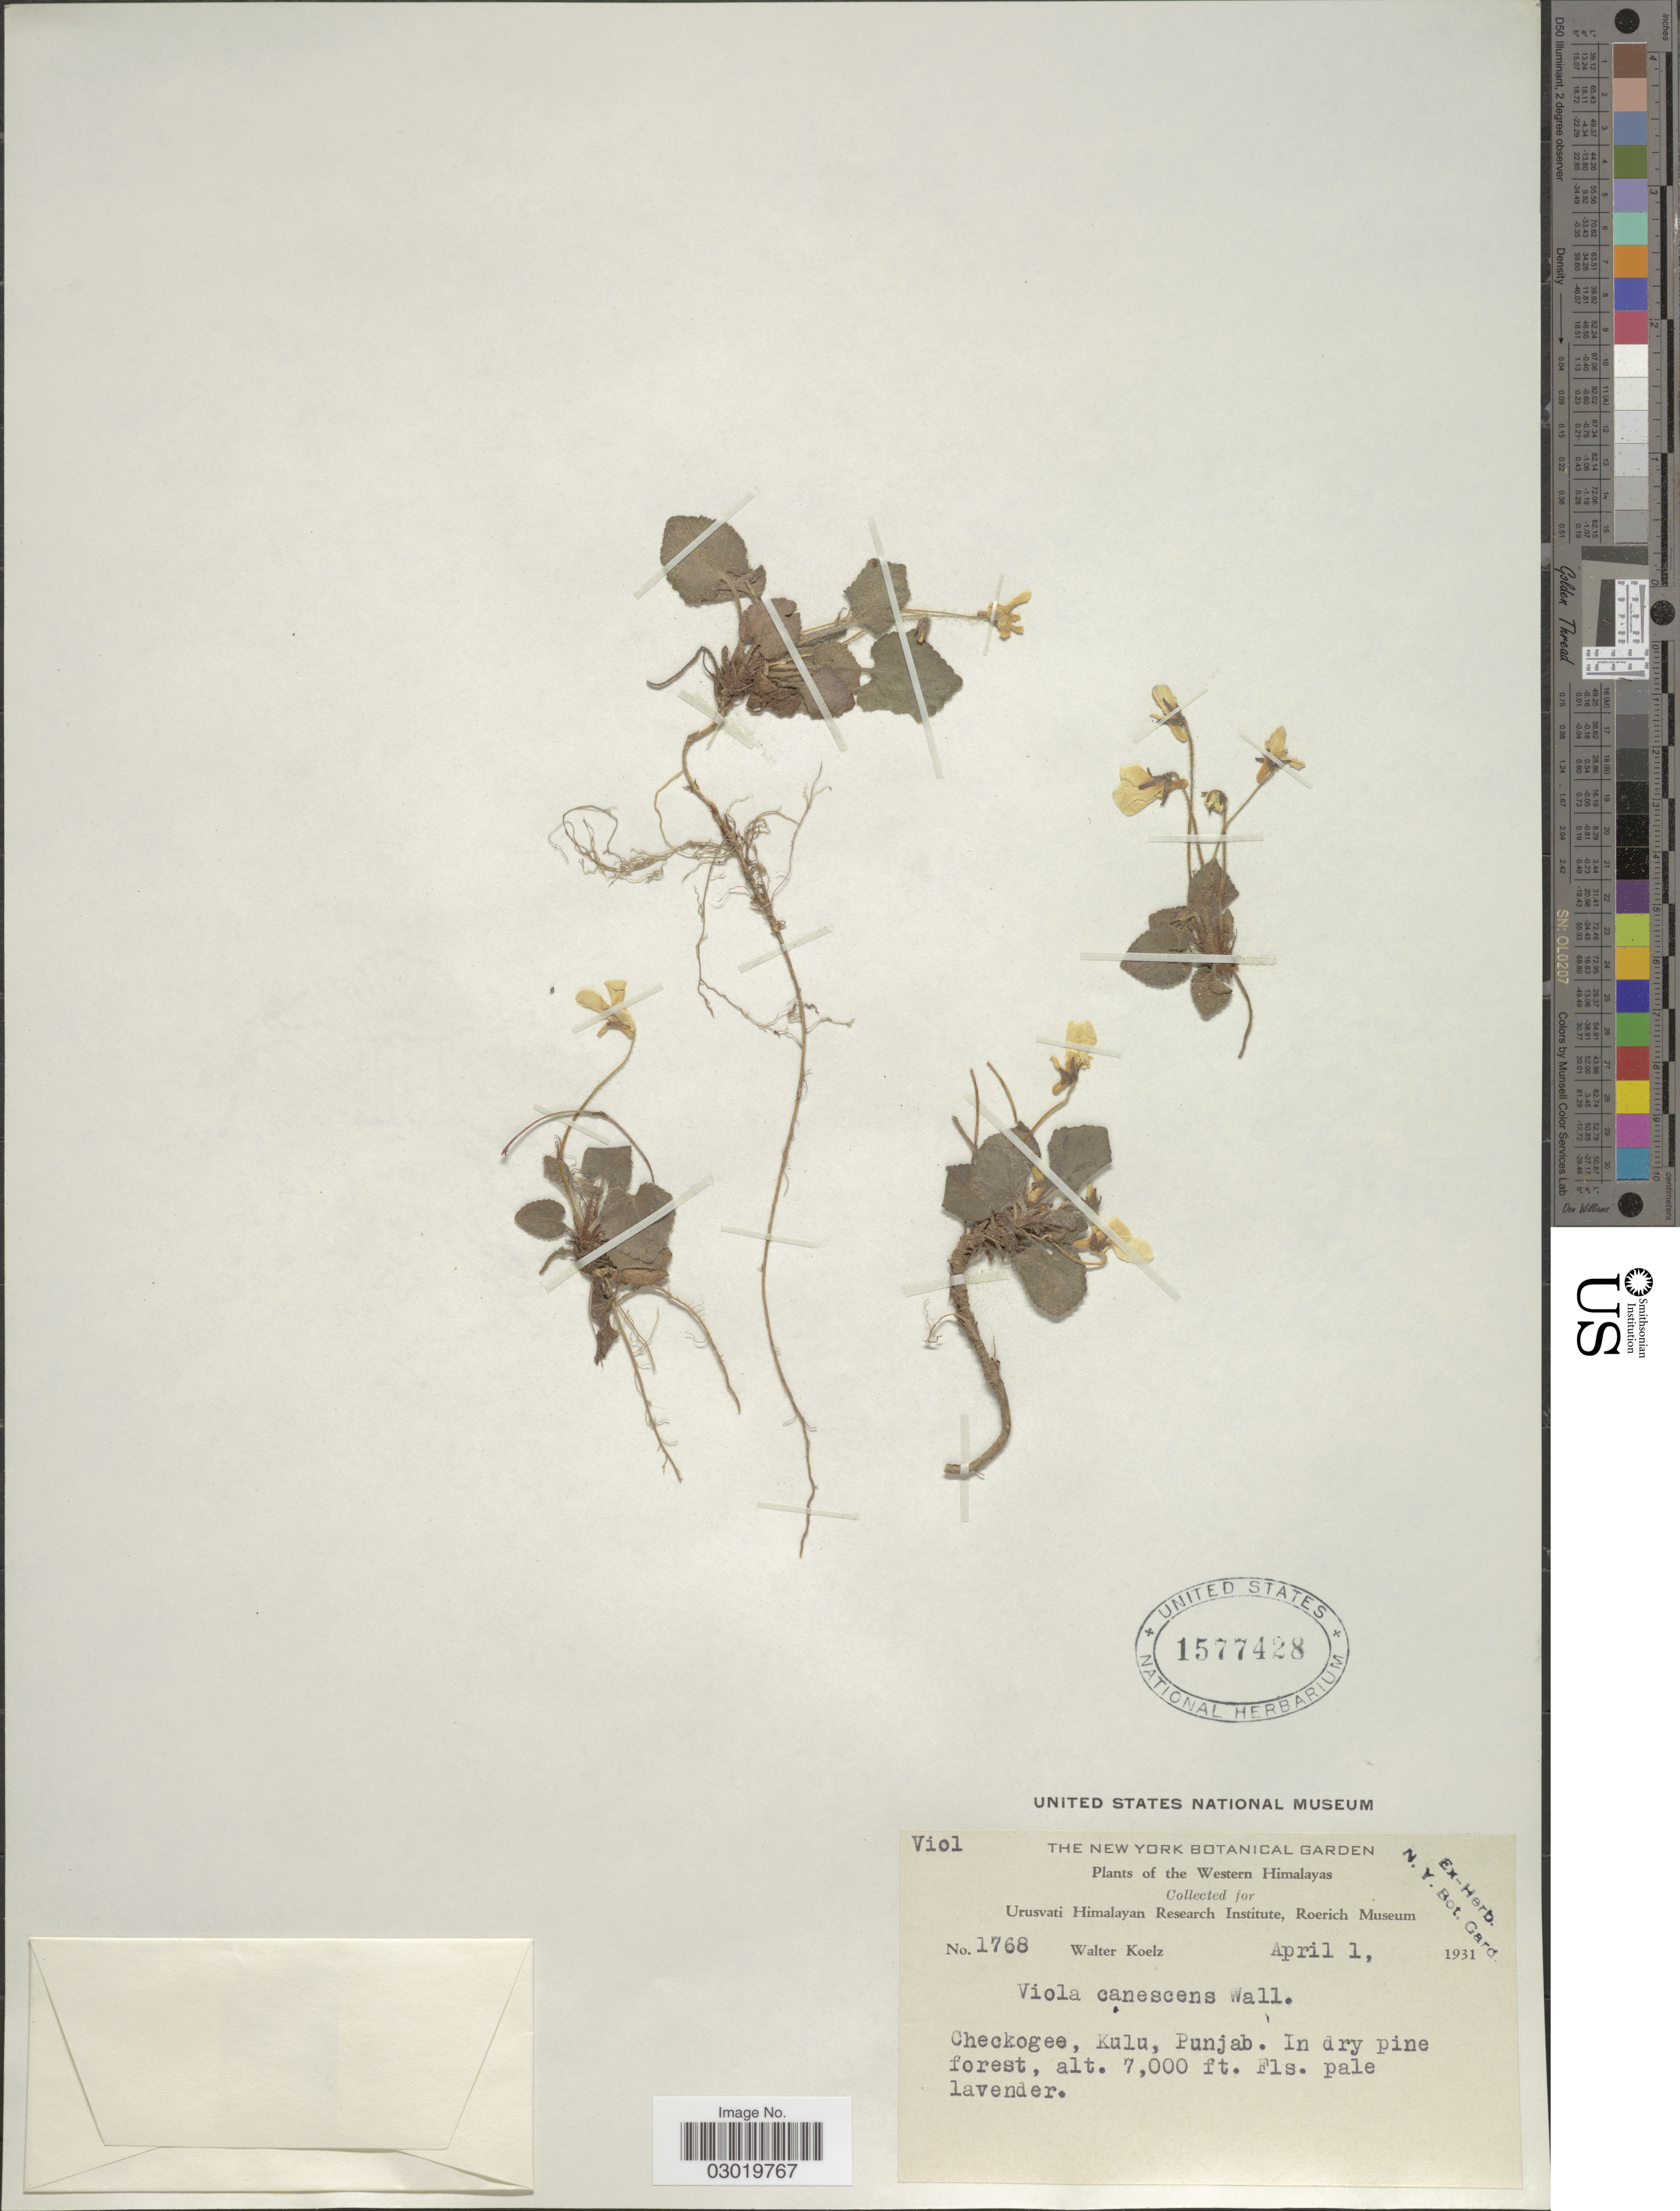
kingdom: Plantae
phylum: Tracheophyta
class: Magnoliopsida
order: Malpighiales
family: Violaceae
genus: Viola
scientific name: Viola canescens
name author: Wall.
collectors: W. N. Koelz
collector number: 1768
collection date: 1931-04-01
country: India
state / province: Himachal Pradesh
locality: Western Himalayas. Checkogee, Kulu, Punjab.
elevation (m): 2134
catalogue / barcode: US 1577428